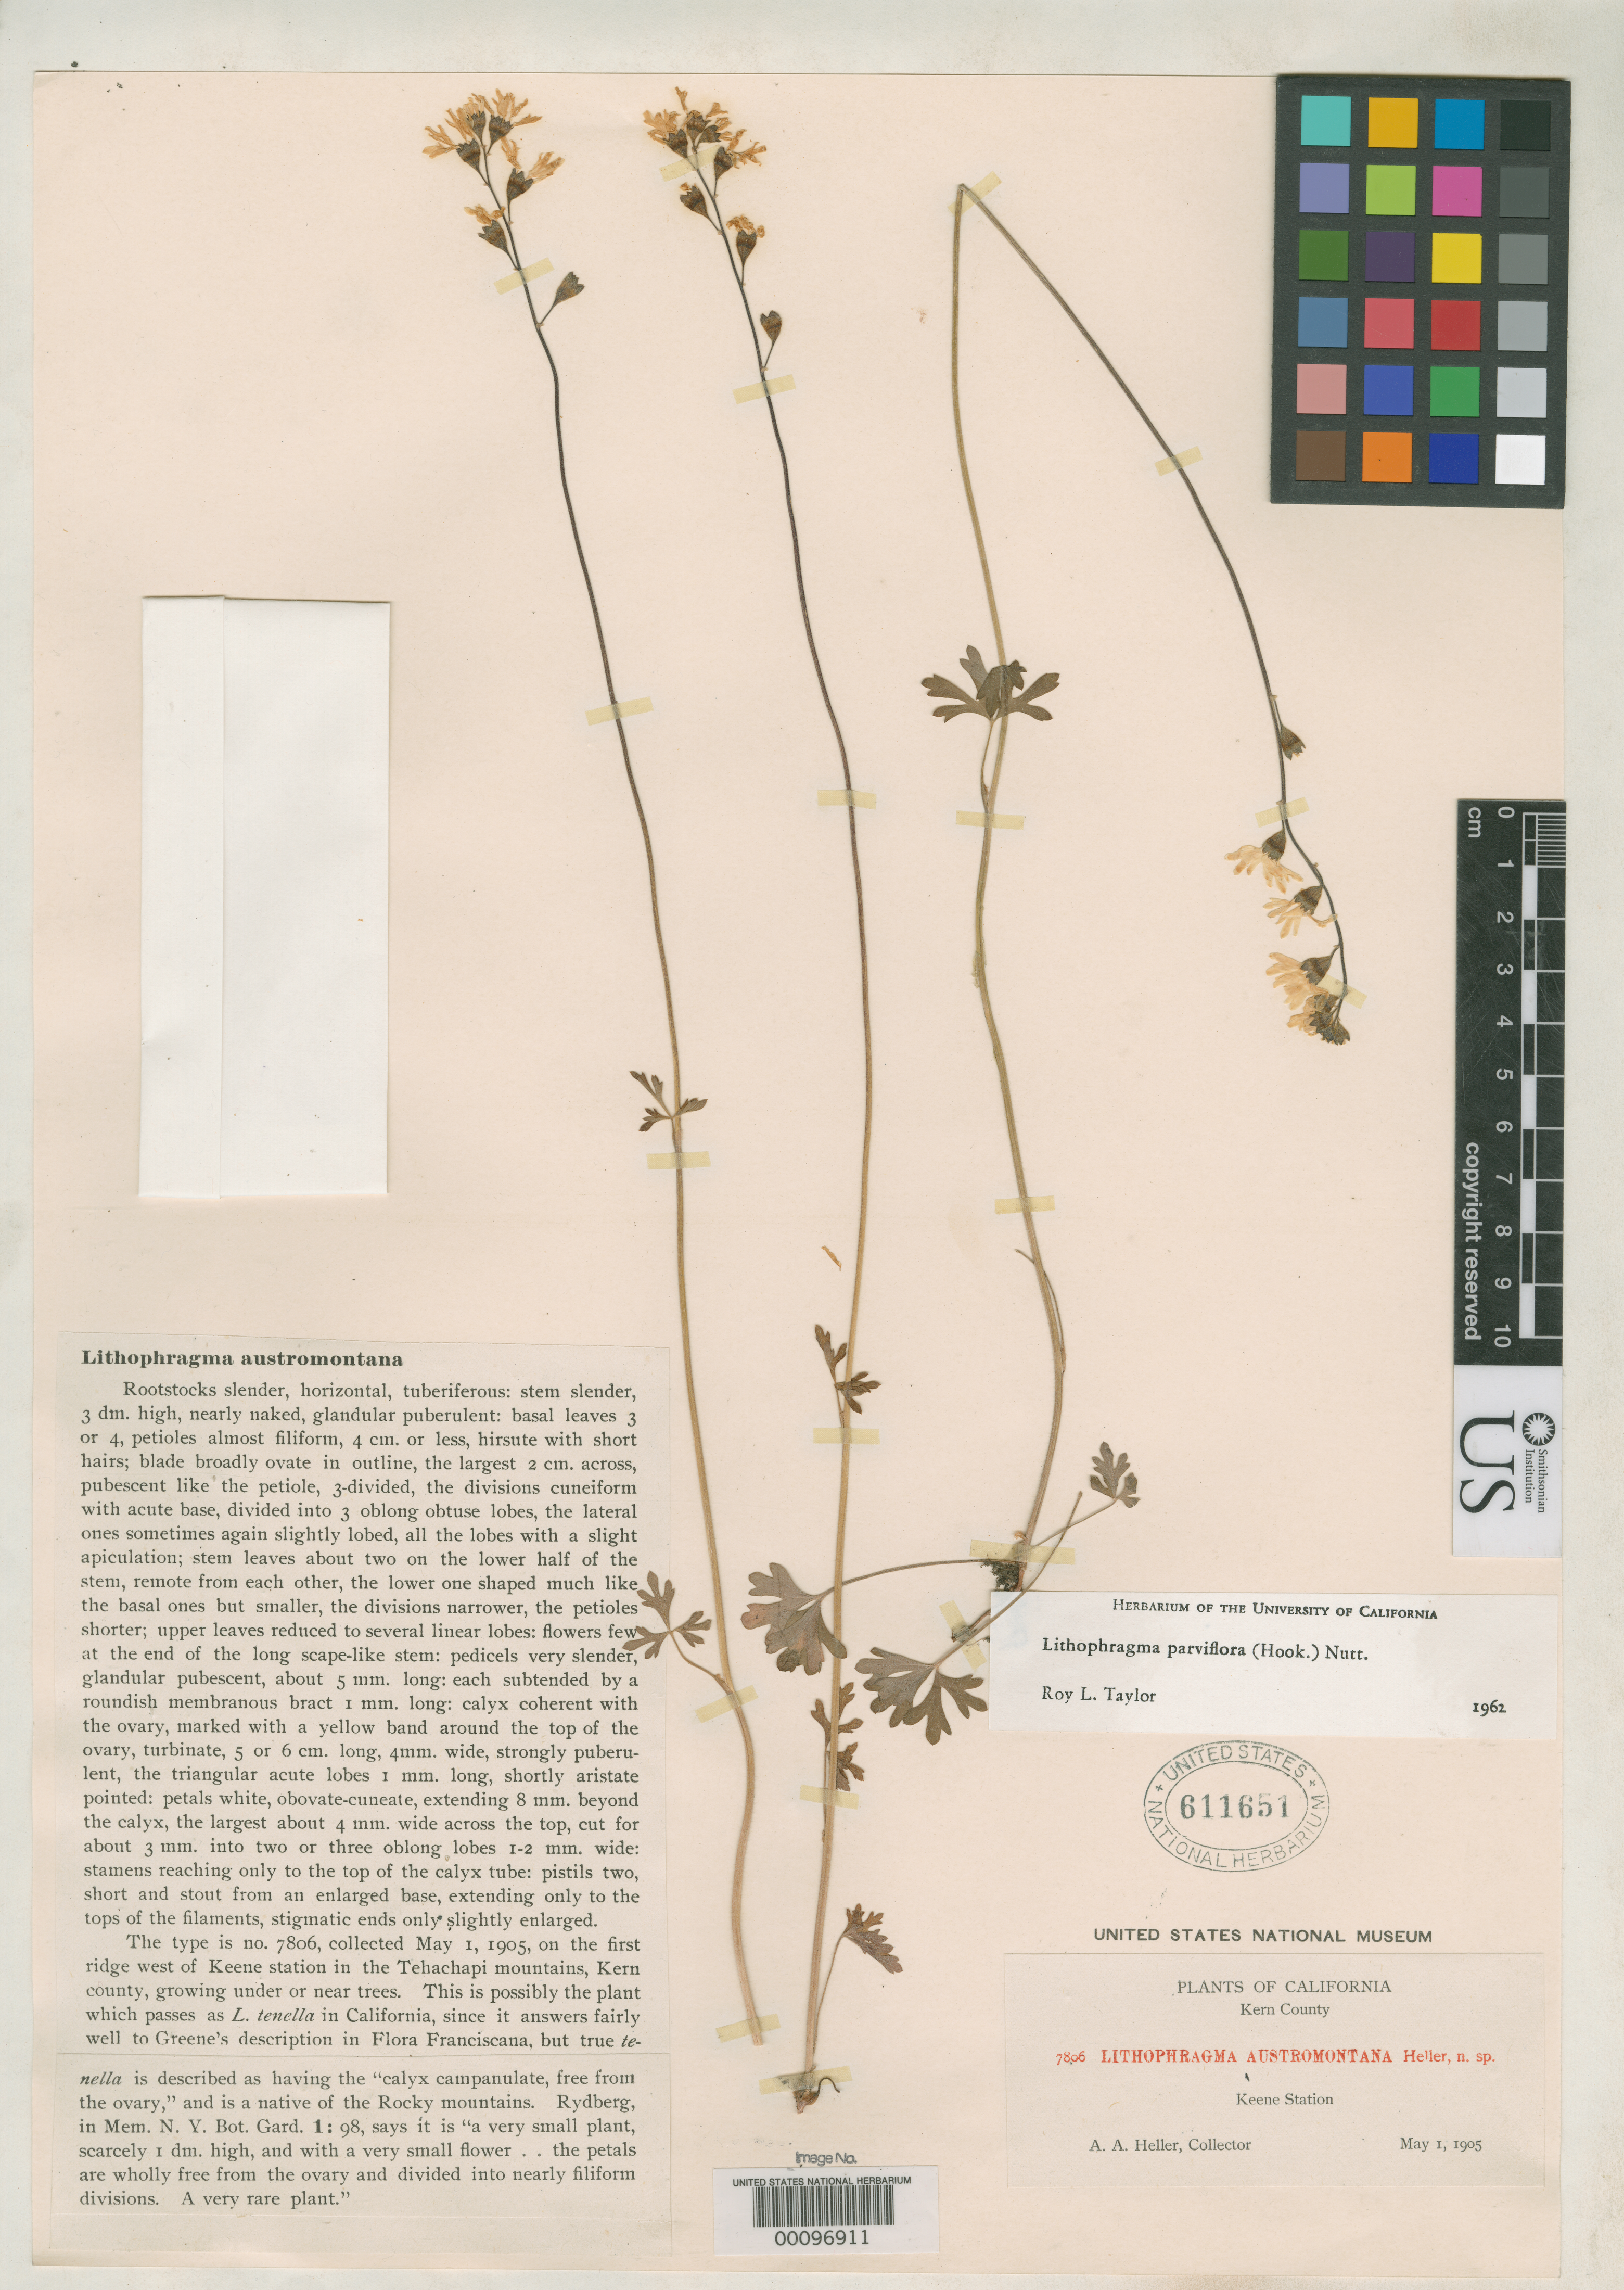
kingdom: Plantae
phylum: Tracheophyta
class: Magnoliopsida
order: Saxifragales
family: Saxifragaceae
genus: Lithophragma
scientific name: Lithophragma austromontana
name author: A. Heller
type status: Isotype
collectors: A. A. Heller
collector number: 7806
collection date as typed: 01 May 1905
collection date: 1905-05-01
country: United States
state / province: California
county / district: Kern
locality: Tehachapi Mts.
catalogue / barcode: US 611651